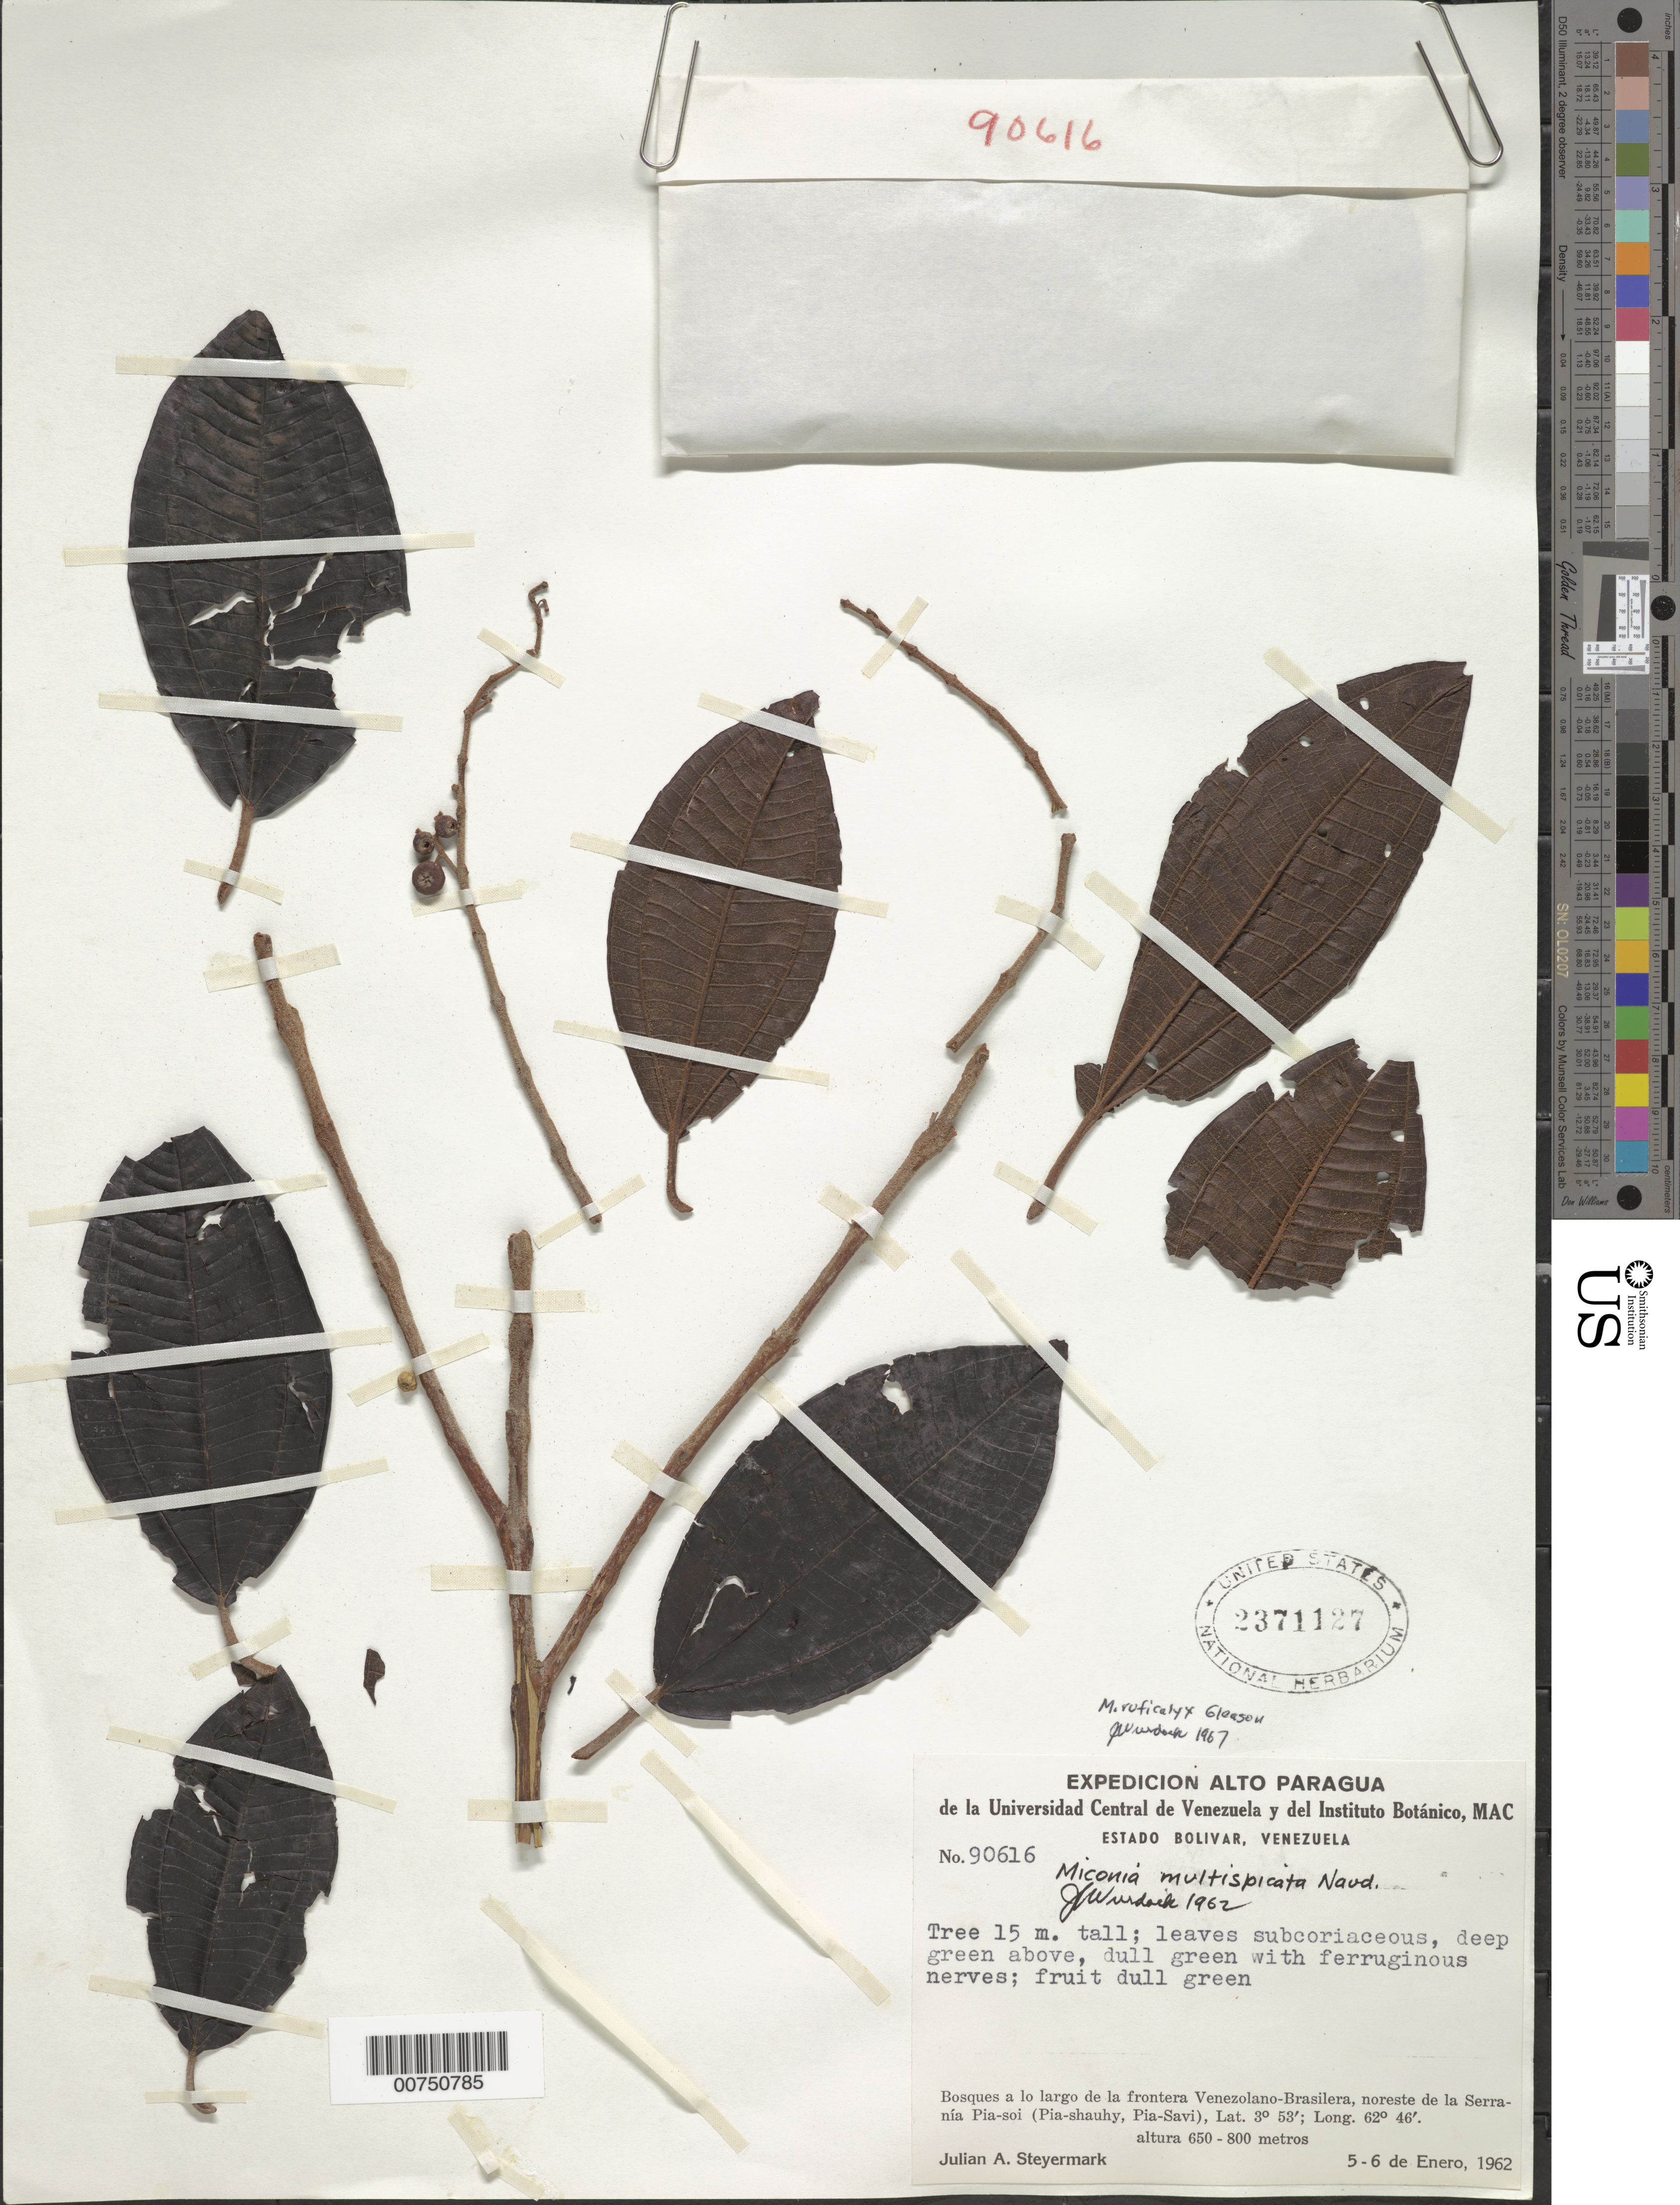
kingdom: Plantae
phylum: Tracheophyta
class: Magnoliopsida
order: Myrtales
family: Melastomataceae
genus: Miconia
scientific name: Miconia ruficalyx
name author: Gleason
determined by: Wurdack, John J., (US), US (UNITED STATES)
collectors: J. Steyermark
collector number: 90616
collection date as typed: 5-Jan-62 to 6-Jan-62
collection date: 1962-01-05/1962-01-06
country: Venezuela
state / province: Bolívar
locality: Serranía Pia-soi (Pia-shauhy, Pia-Savi), NE of; on Venezuela-Brazil border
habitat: Bosques a lo largo de la frontera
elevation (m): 650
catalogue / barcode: US 2371127